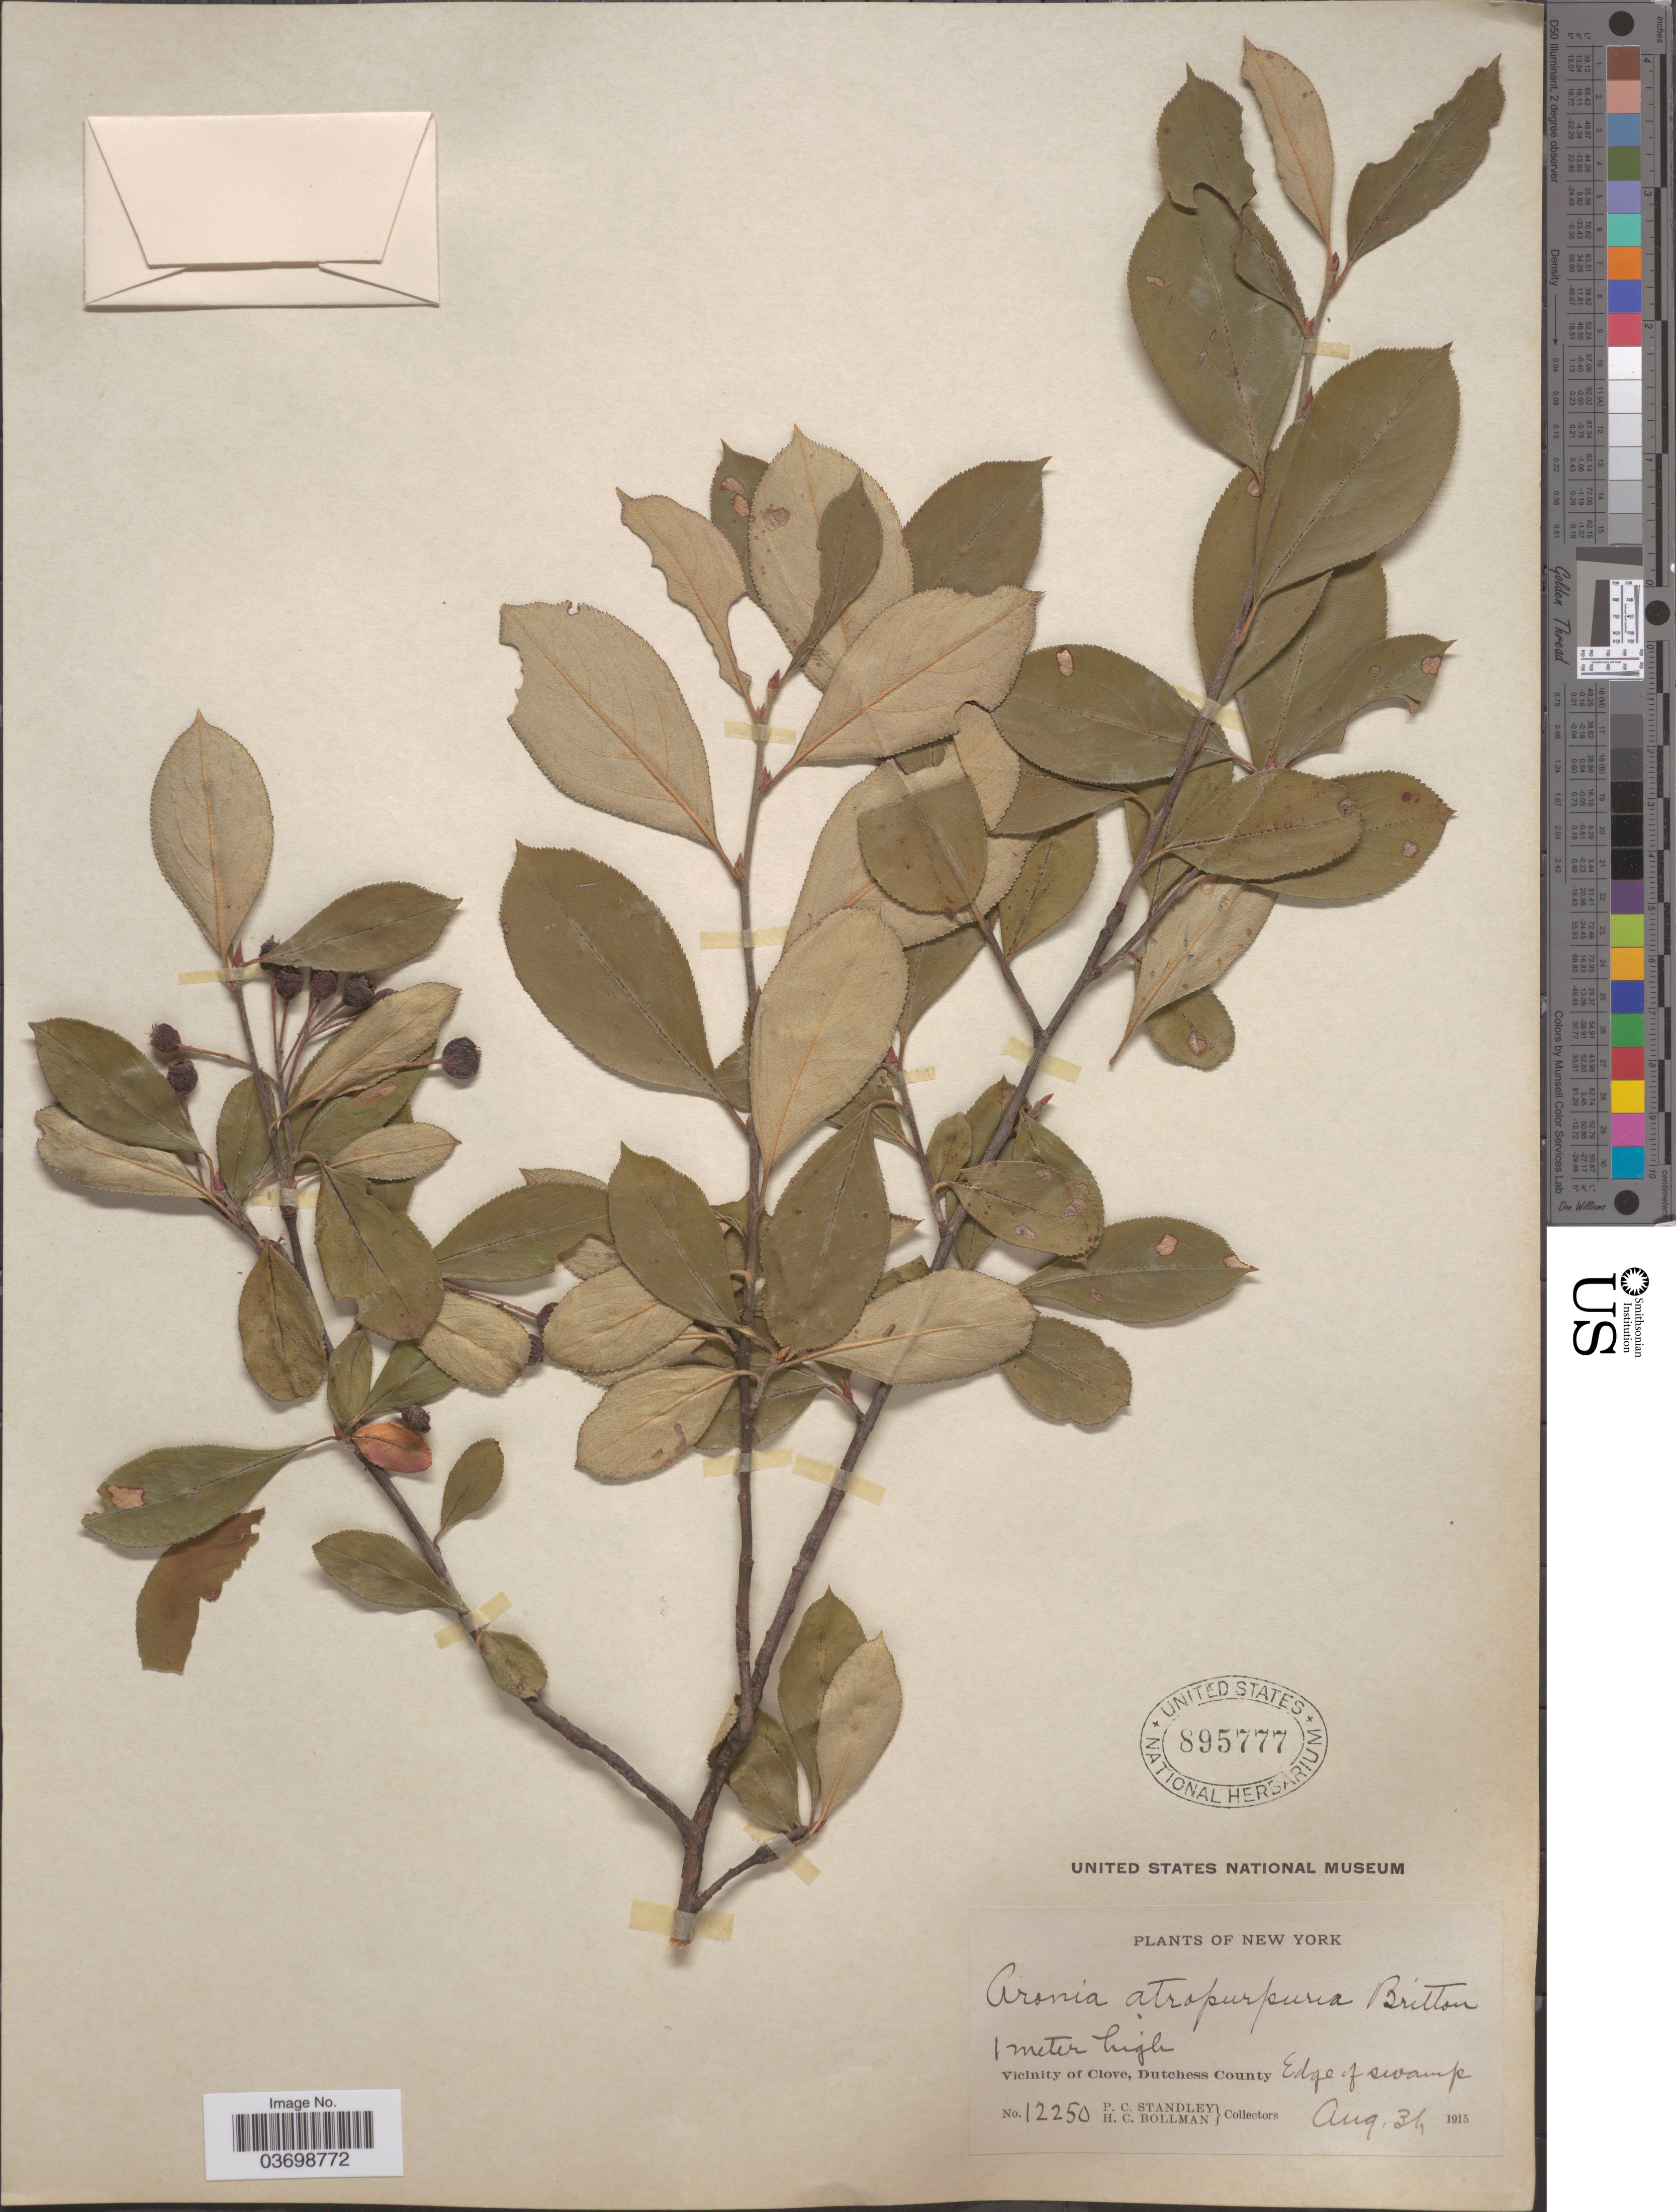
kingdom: Plantae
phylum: Tracheophyta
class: Magnoliopsida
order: Rosales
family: Rosaceae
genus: Aronia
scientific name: Aronia arbutifolia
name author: (L.) Pers.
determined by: Strong, M. T., (US), Smithsonian Institution - National Museum of Natural History (UNITED STATES)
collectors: P. C. Standley & H. C. Bollman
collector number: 12250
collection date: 1915-08-31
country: United States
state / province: New York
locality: Vicinity of Clove, Dutchess County. Edge of swamp.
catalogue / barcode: US 895777